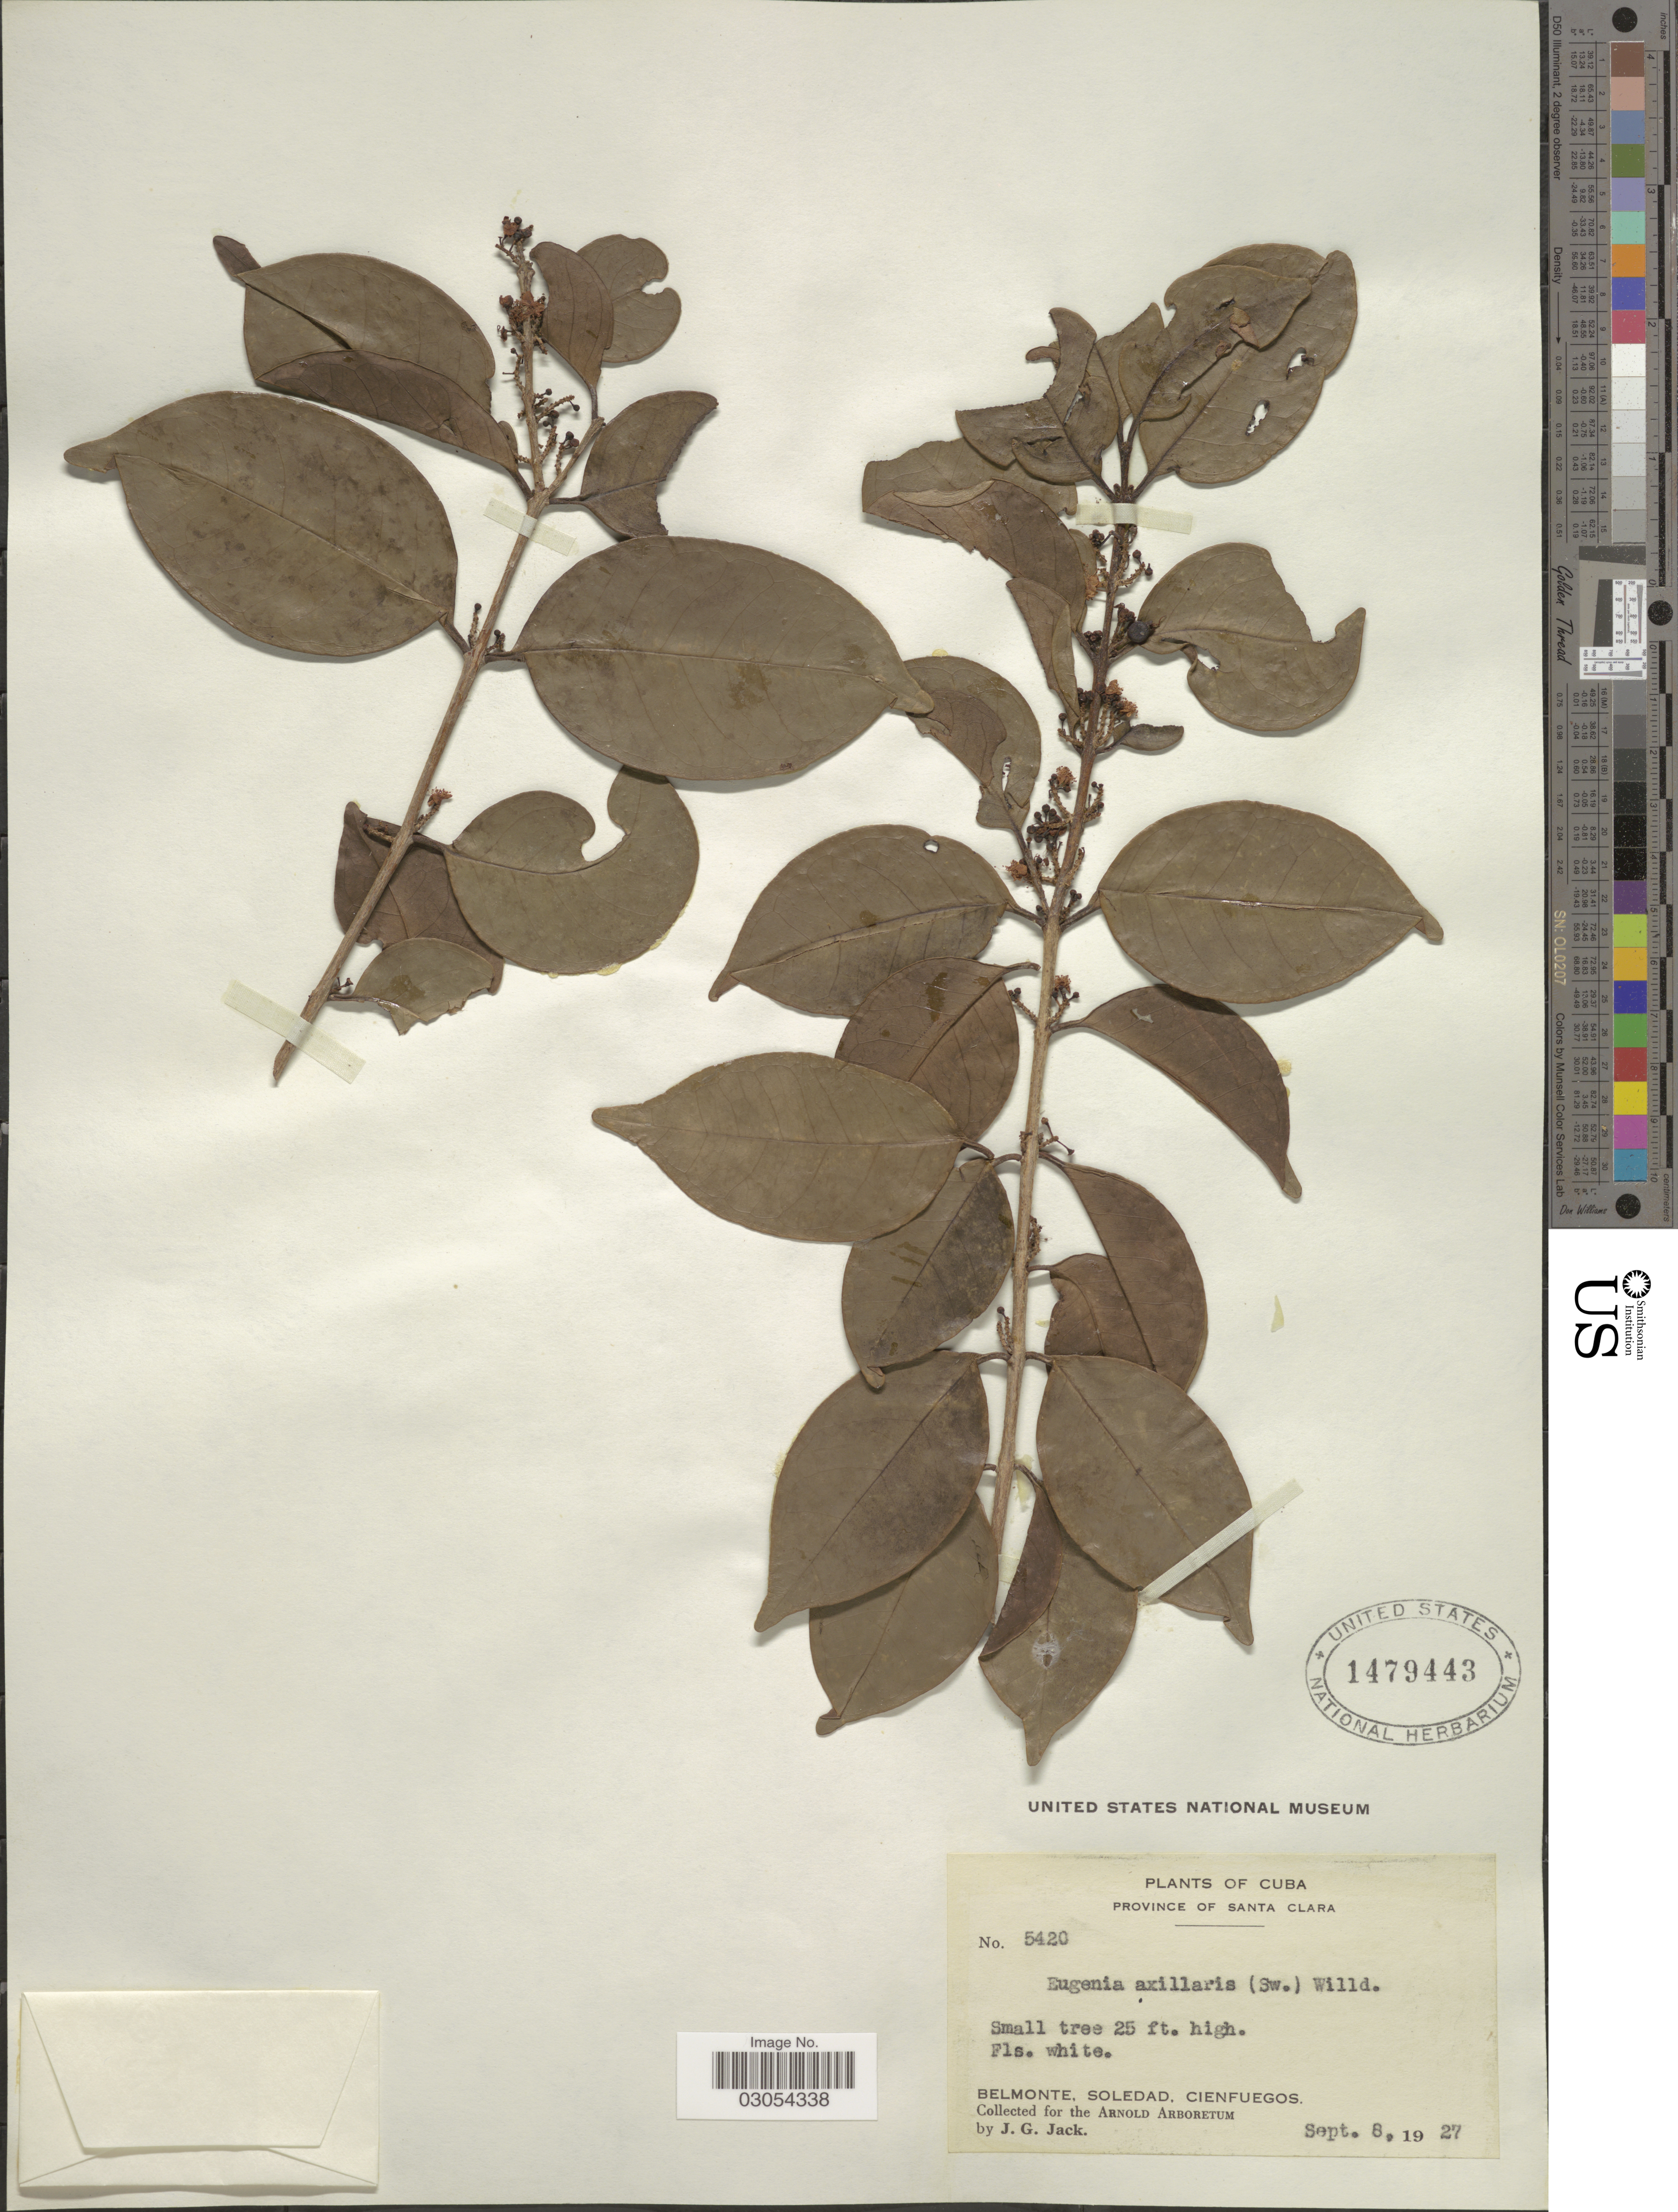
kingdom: Plantae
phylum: Tracheophyta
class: Magnoliopsida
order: Myrtales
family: Myrtaceae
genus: Eugenia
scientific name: Eugenia axillaris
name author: (Sw.) Willd.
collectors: J. G. Jack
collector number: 5420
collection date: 1927-09-08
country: Cuba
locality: Province of Santa Clara. Belmonte, Soledad, Cienfuegos.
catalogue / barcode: US 1479443